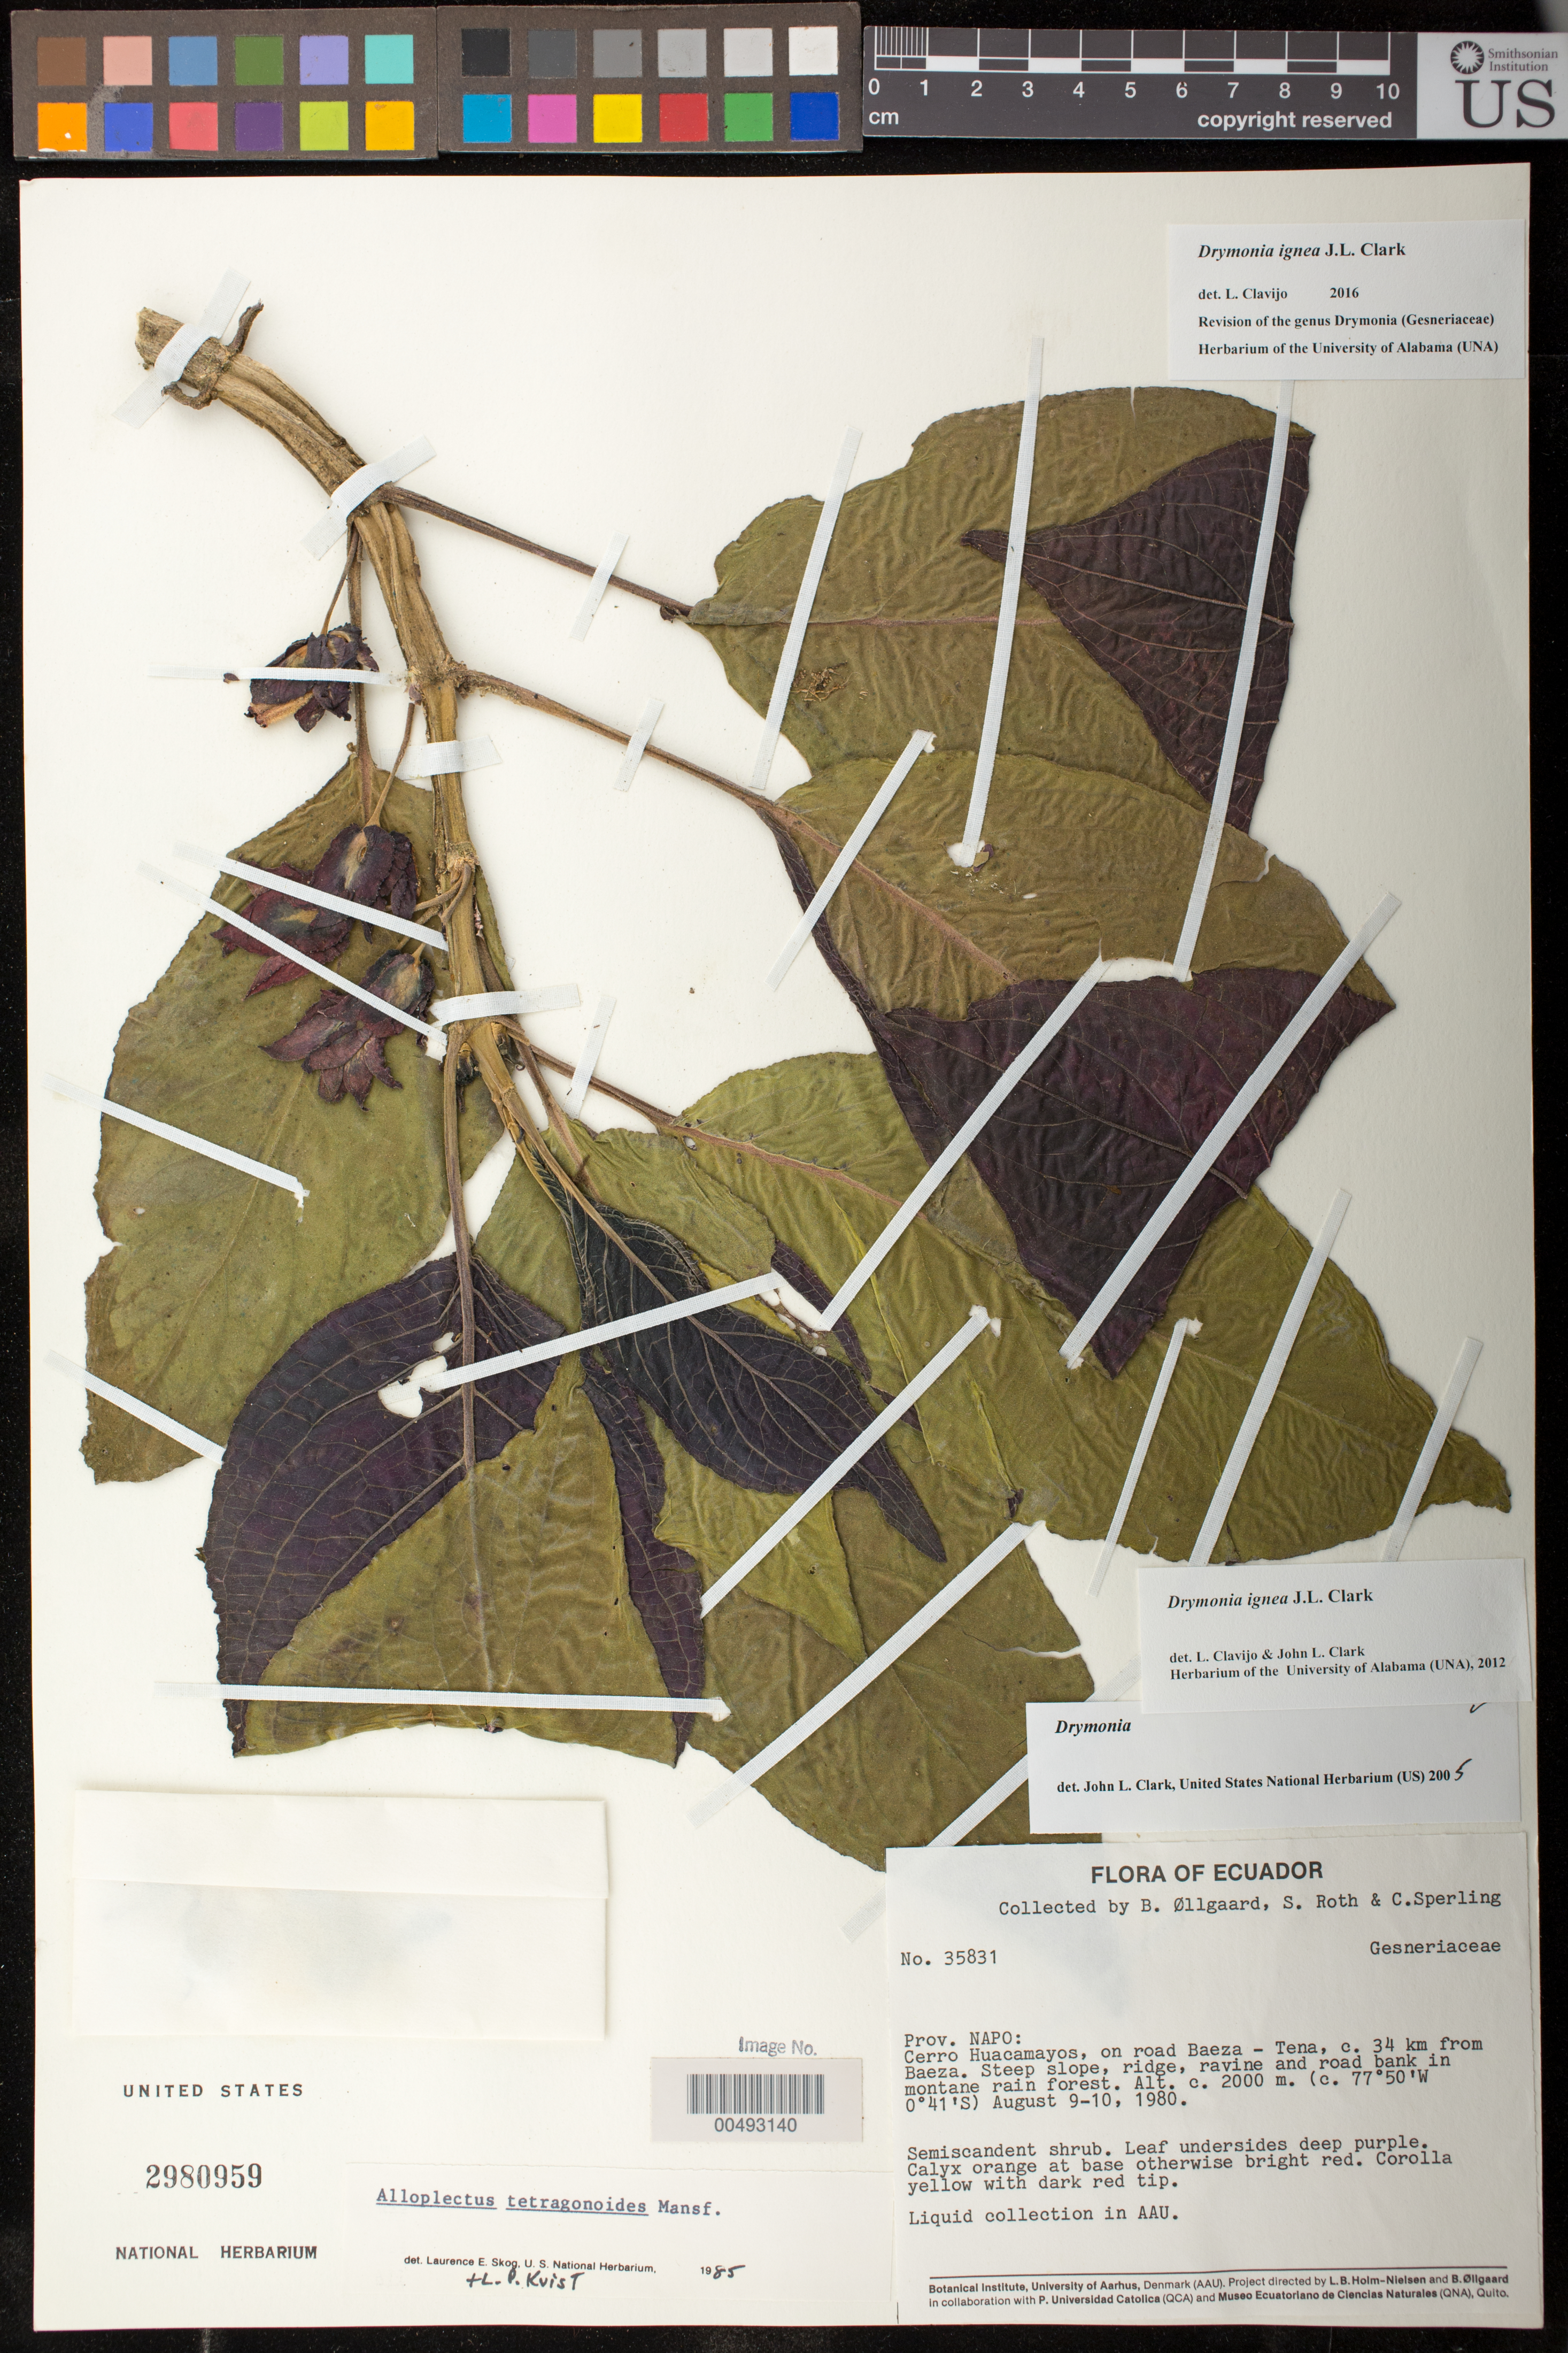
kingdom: Plantae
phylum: Tracheophyta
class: Magnoliopsida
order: Lamiales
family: Gesneriaceae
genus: Drymonia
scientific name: Drymonia ignea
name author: J.L. Clark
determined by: Clavijo, L.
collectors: B. Øllgaard, S. Roth & C. Sperling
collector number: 35831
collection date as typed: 09 Aug 1980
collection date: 1980-08-09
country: Ecuador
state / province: Napo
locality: Cerro Huacamayos, Baeza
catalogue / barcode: US 2980959